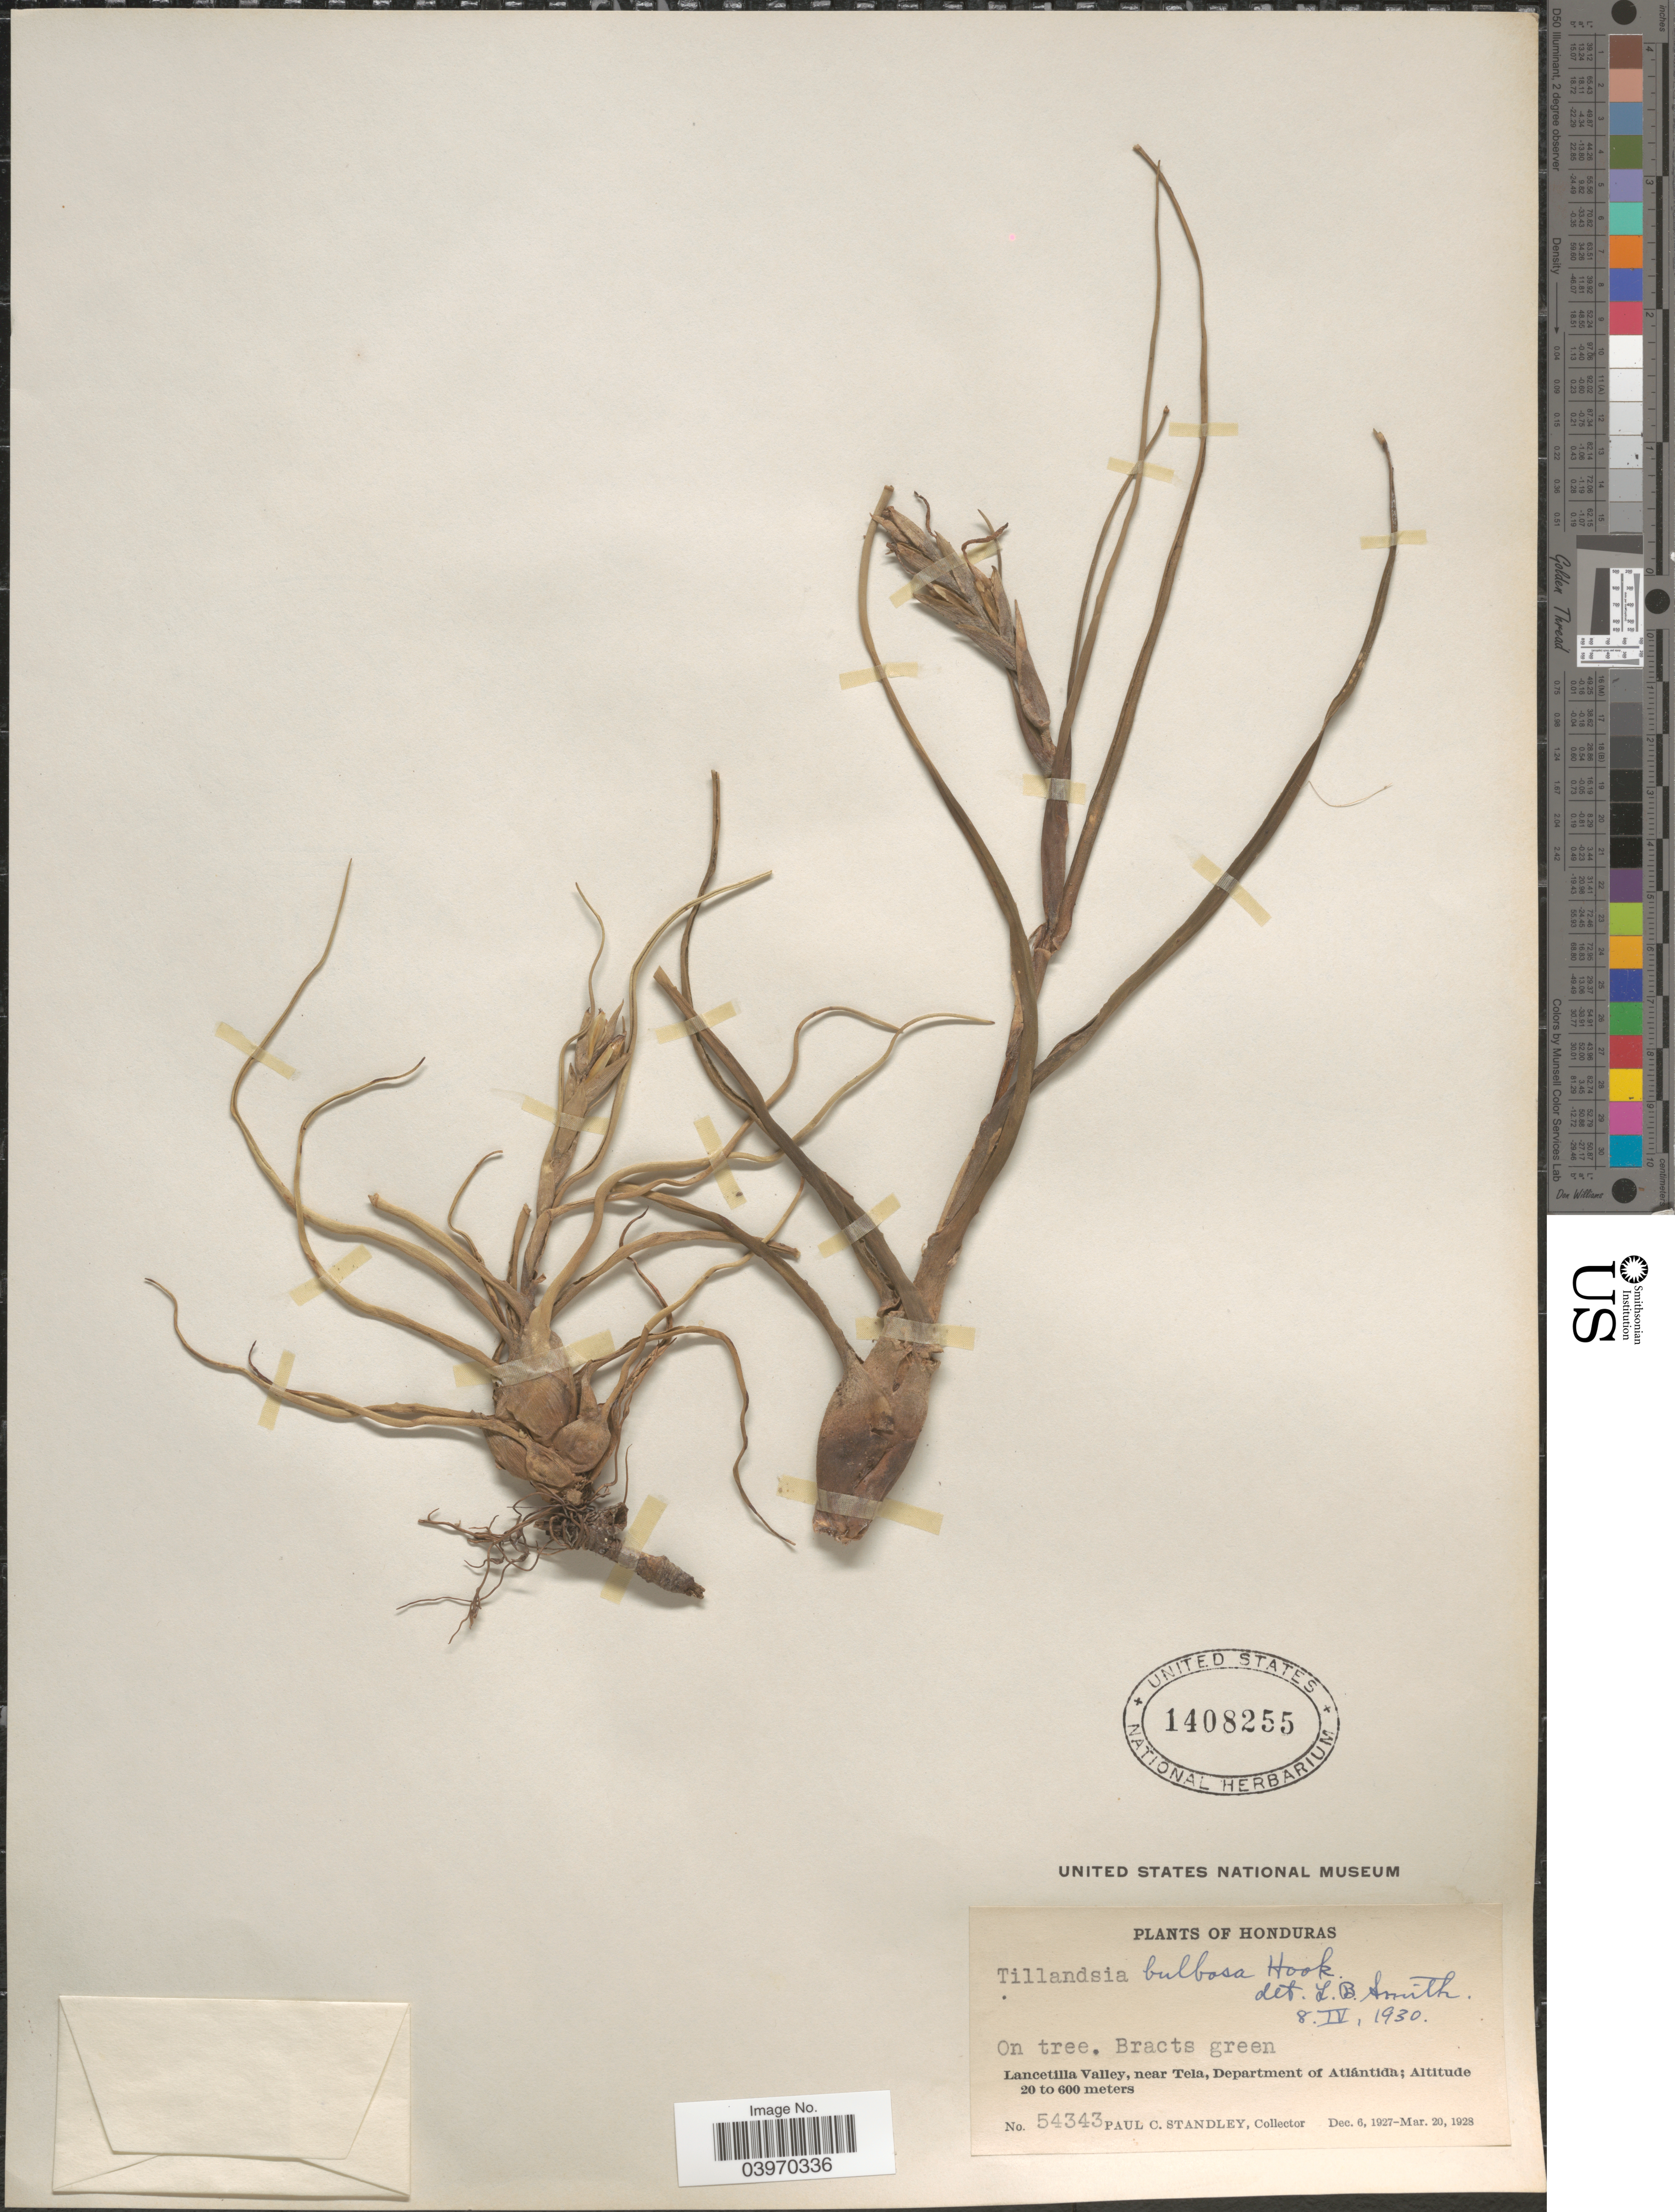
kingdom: Plantae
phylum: Tracheophyta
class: Liliopsida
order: Poales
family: Bromeliaceae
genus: Tillandsia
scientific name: Tillandsia bulbosa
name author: Hook.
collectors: P. C. Standley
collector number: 54343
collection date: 1927-12-06/1928-03-20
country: Honduras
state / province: Atlantida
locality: Lancetilla Valley, near Tela, Department of Atlántida.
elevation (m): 20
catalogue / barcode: US 1408255